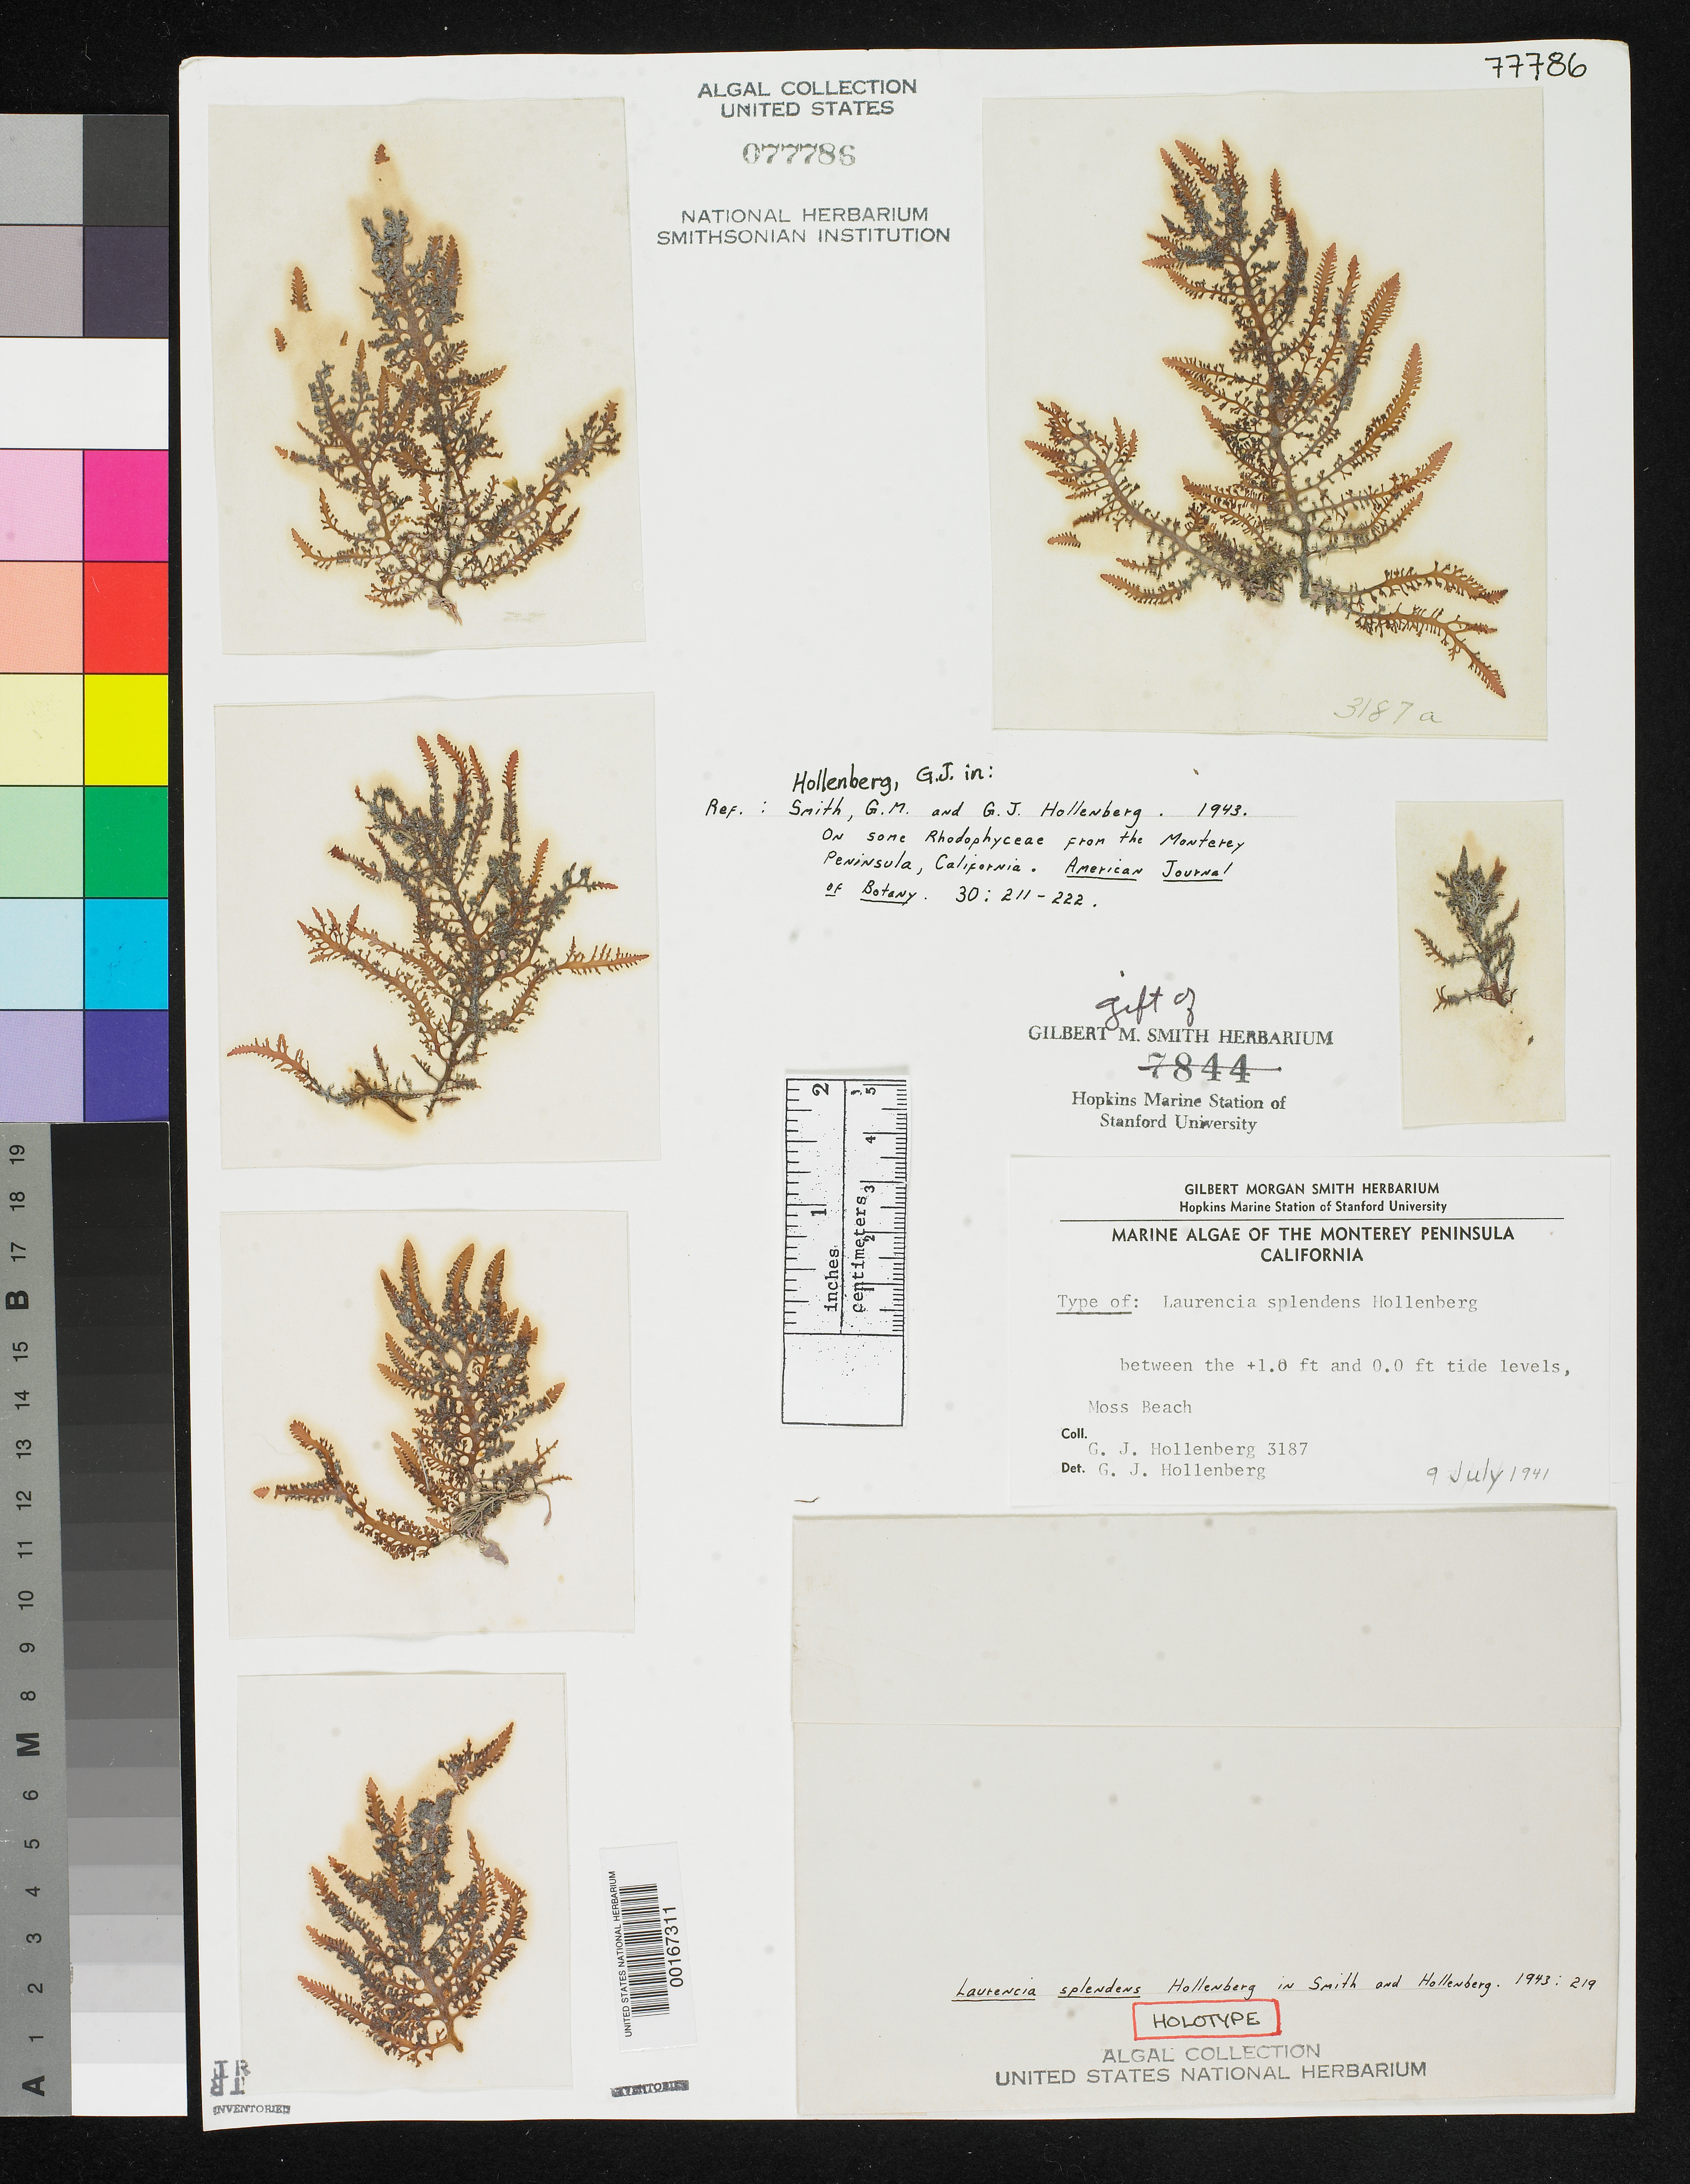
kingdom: Plantae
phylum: Rhodophyta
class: Florideophyceae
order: Ceramiales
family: Rhodomelaceae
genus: Laurencia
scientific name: Laurencia splendens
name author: Hollenb. in G.M. Sm. & Hollenb.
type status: Holotype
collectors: G. Hollenberg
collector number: GJH 3187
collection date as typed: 09 Jul 1941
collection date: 1941-07-09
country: United States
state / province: California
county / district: Monterey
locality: Moss Beach.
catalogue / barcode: US 77786